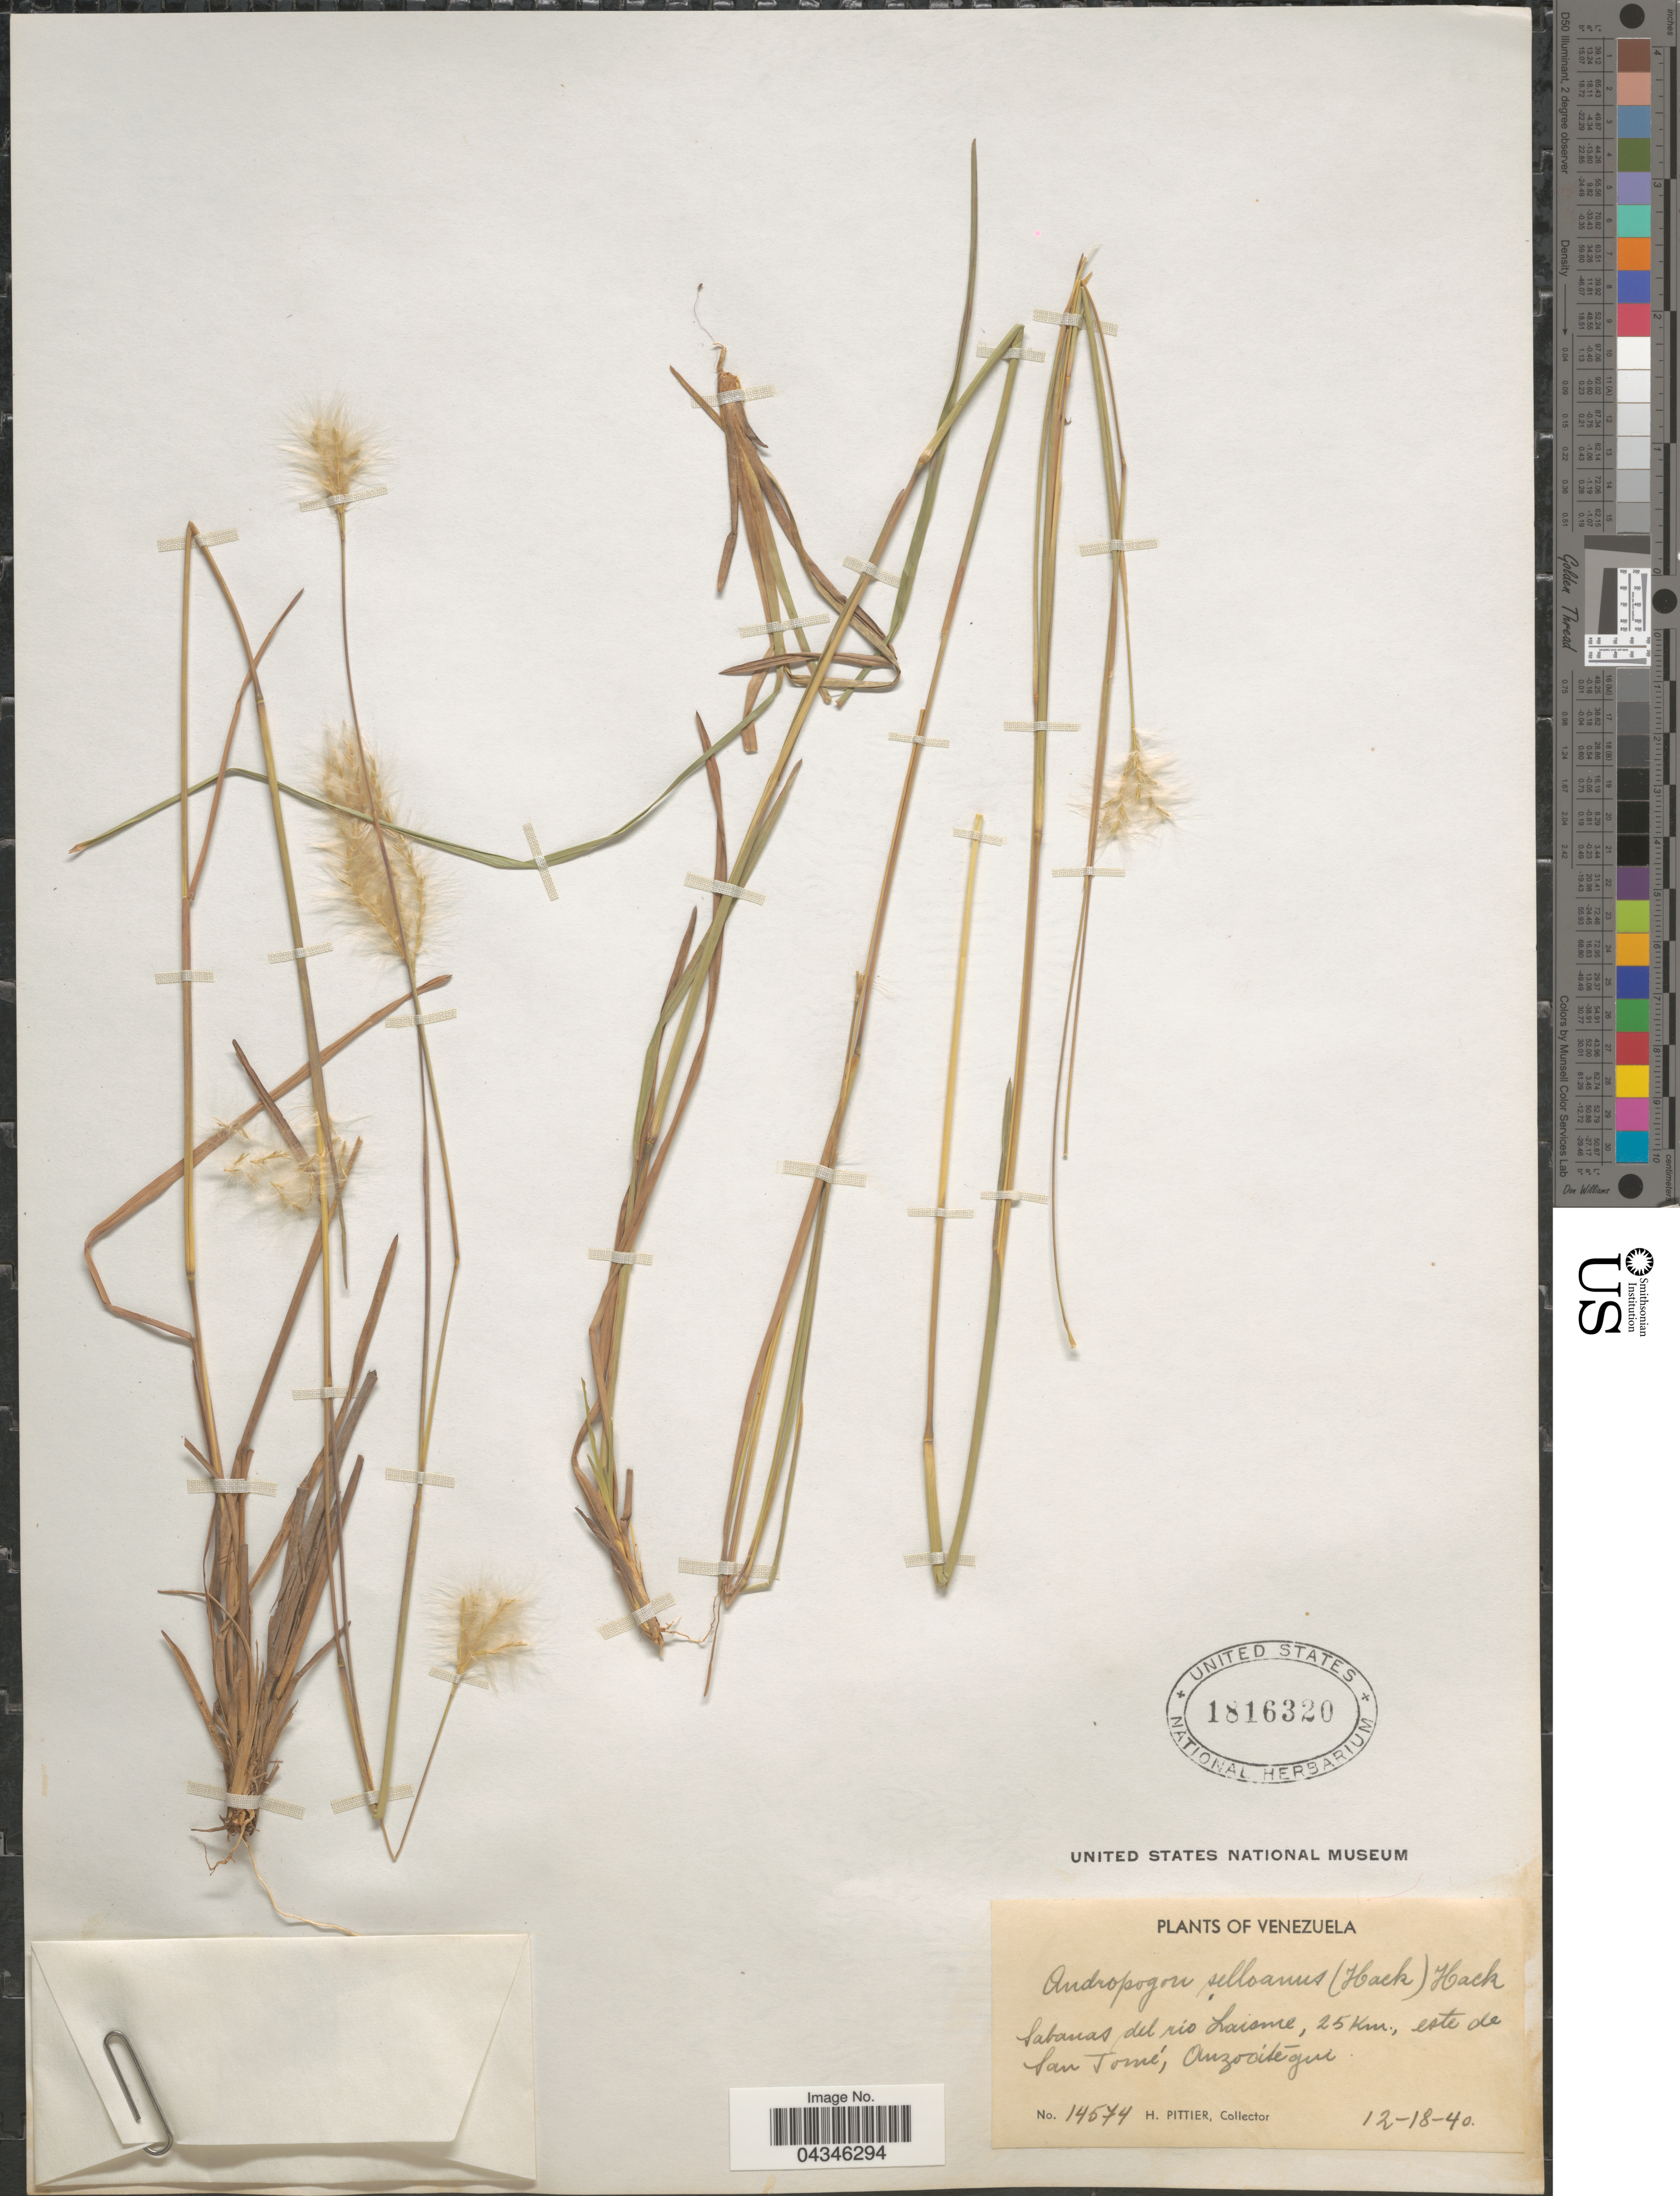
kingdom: Plantae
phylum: Tracheophyta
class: Liliopsida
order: Poales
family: Poaceae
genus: Andropogon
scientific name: Andropogon selloanus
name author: (Hack.) Hack.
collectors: H. F. Pittier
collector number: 14574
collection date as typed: Transcribed d/m/y: 18/12/40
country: Venezuela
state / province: Anzoategui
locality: Sabanas del río Laisme, 25 Km., este de San Tomé.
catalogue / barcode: US 1816320